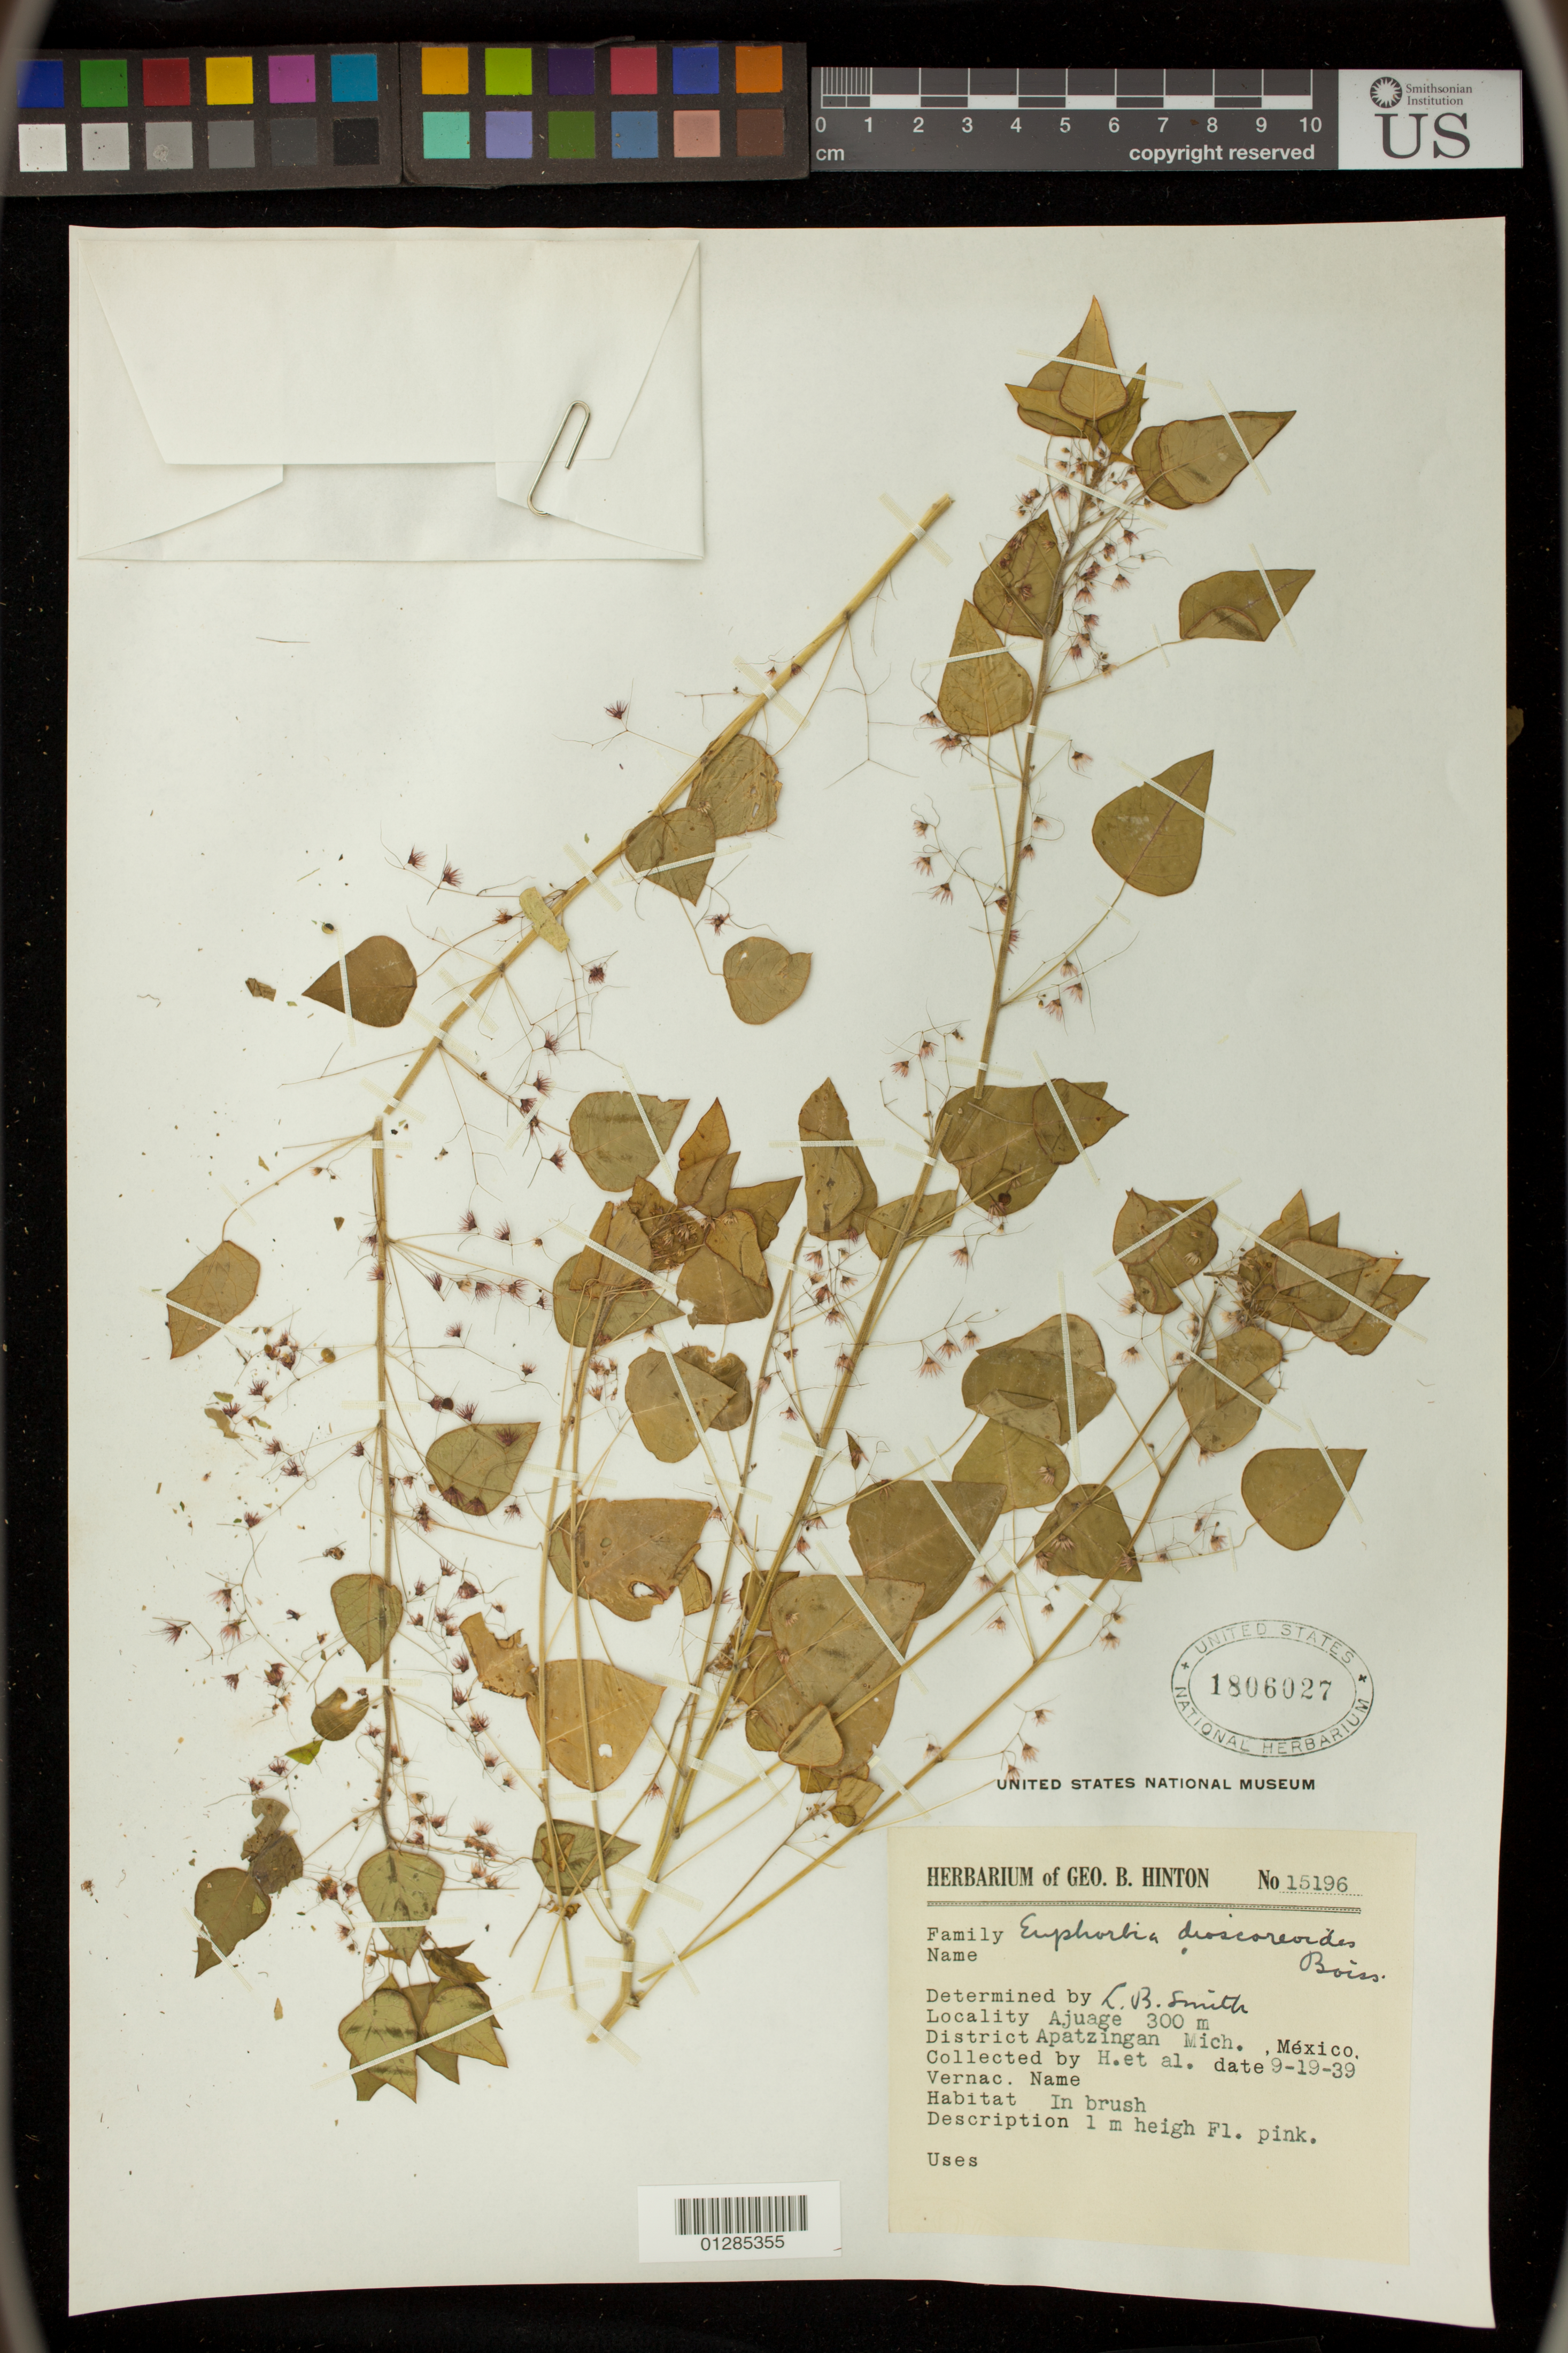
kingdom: Plantae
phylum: Tracheophyta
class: Magnoliopsida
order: Malpighiales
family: Euphorbiaceae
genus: Euphorbia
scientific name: Euphorbia dioscoreoides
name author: Boiss.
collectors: G. B. Hinton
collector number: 15196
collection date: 1939-09-19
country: Mexico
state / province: Michoacán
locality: Ajuage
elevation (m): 300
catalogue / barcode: US 1806027